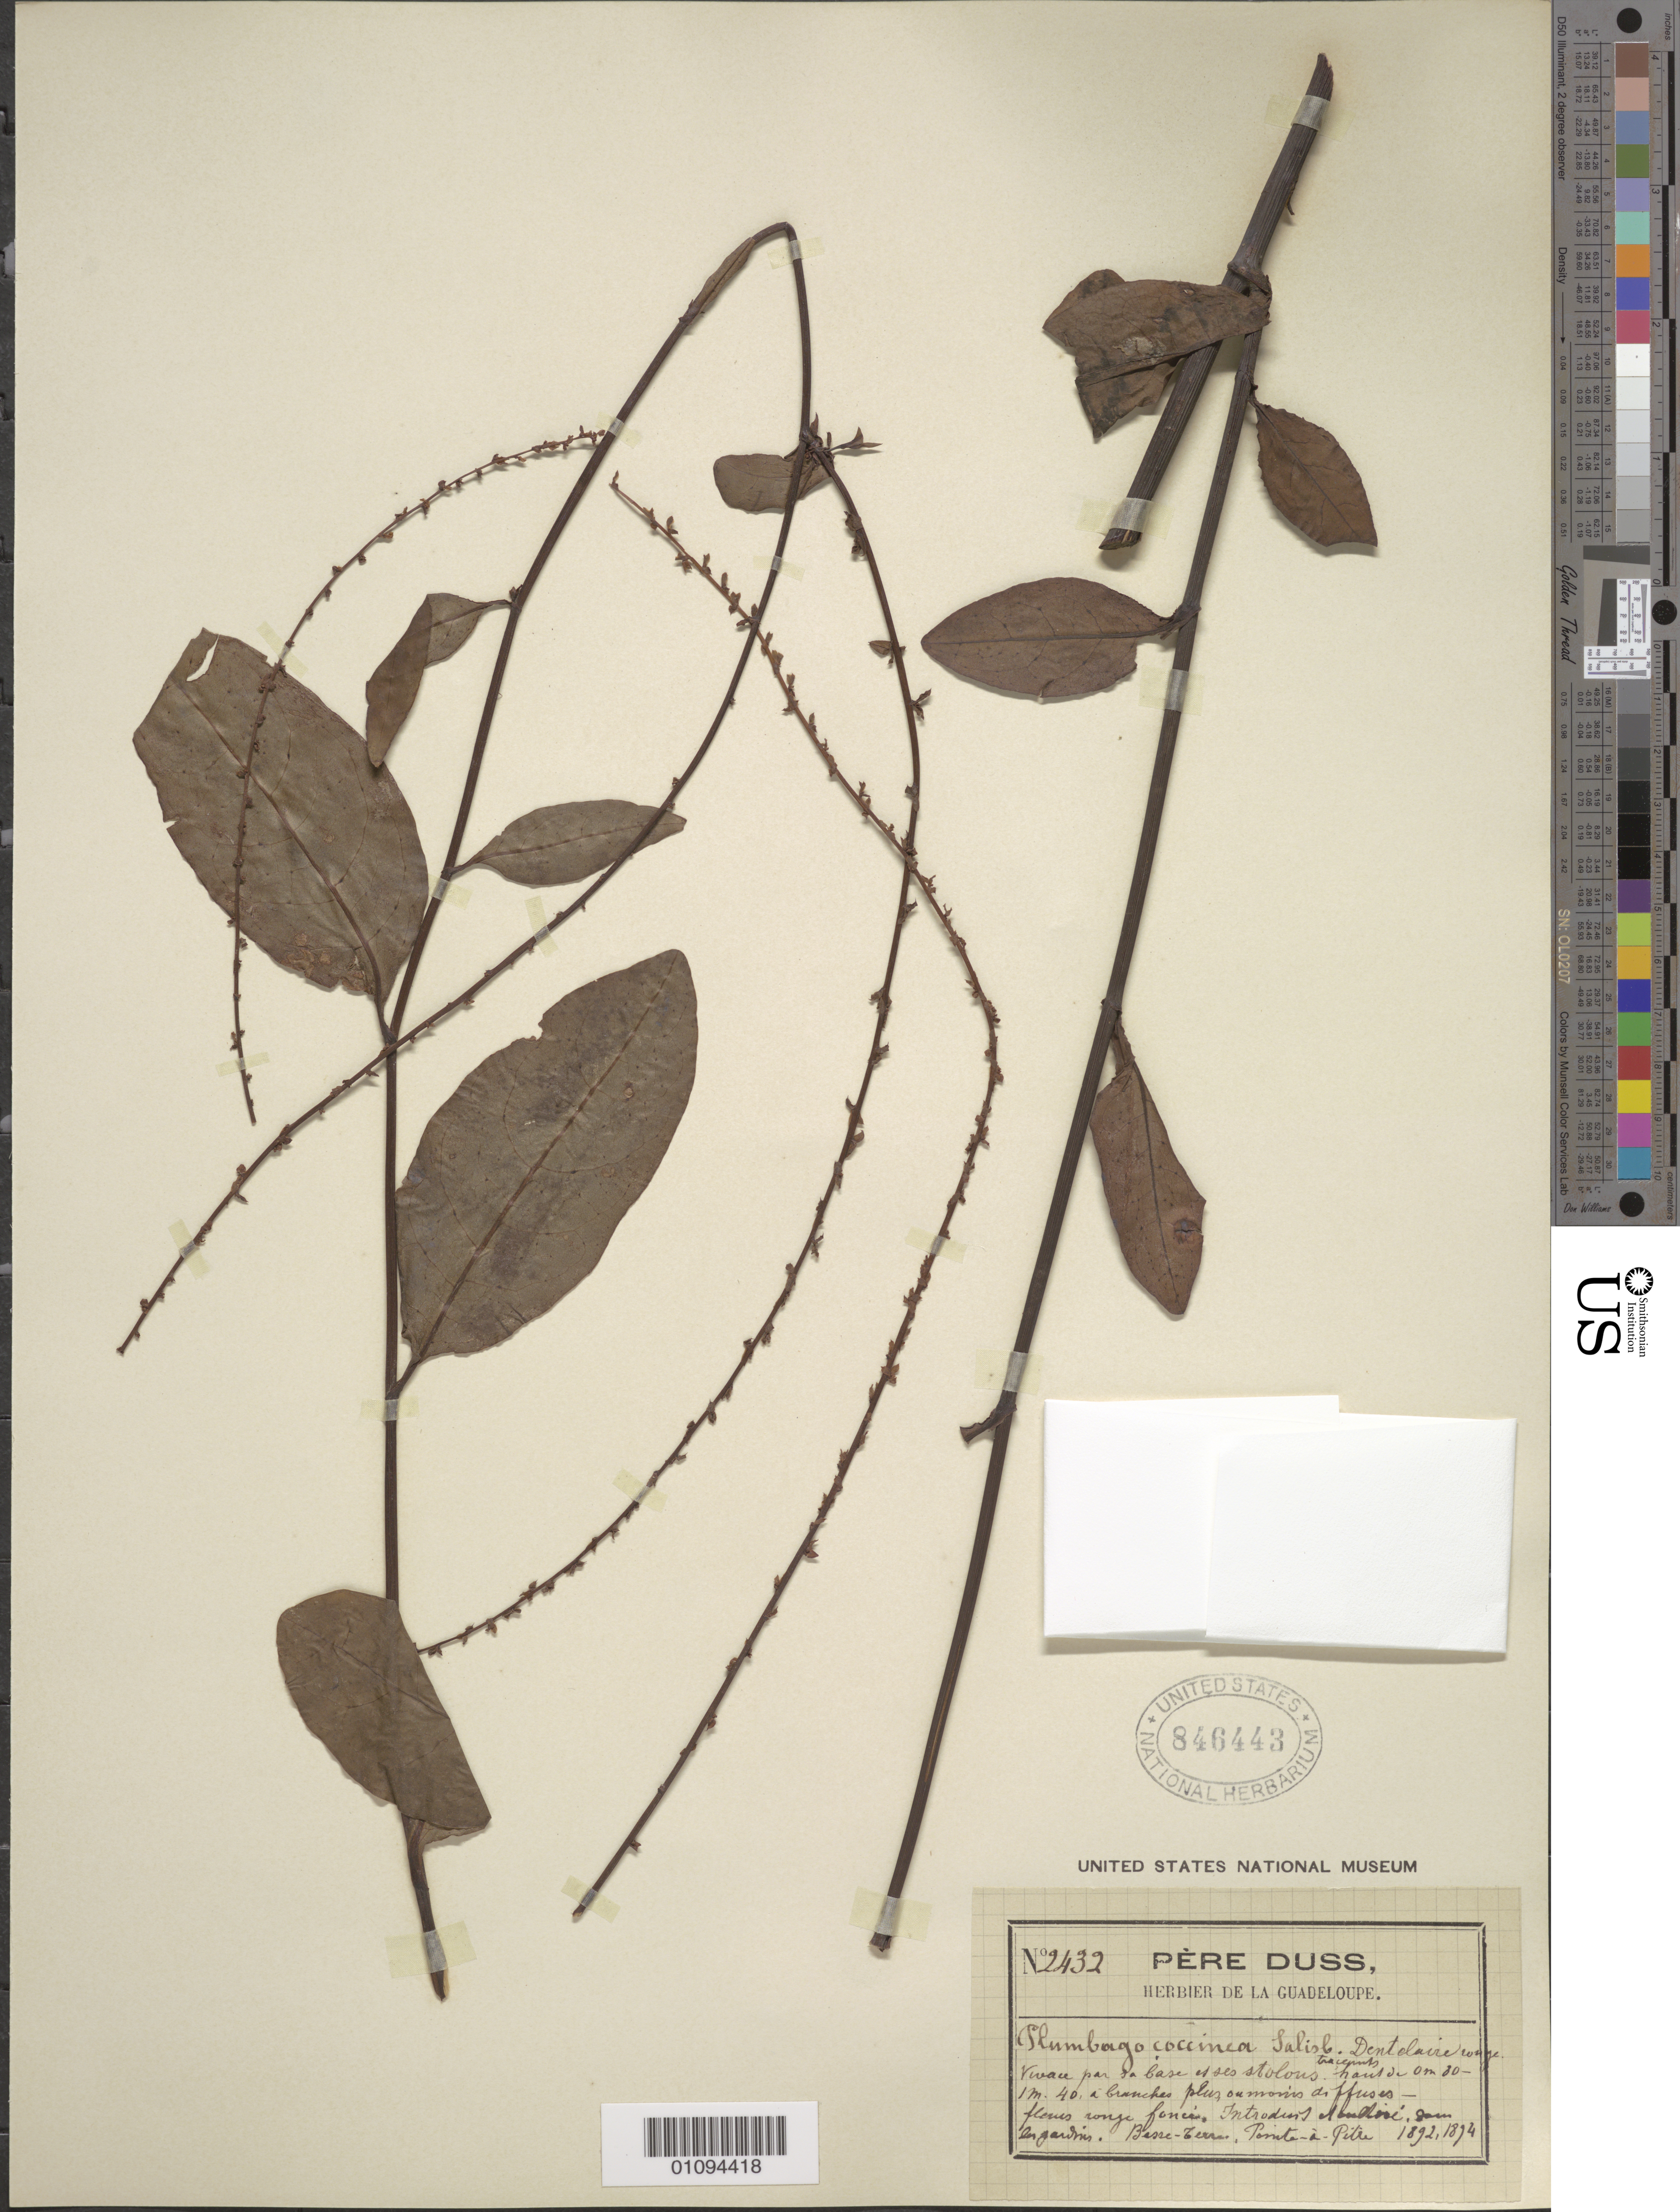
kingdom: Plantae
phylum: Tracheophyta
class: Magnoliopsida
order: Caryophyllales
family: Plumbaginaceae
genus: Plumbago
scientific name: Plumbago coccinea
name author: Salisb.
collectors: Père Duss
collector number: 2432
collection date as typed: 1892 and 1894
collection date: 1892,1894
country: Guadeloupe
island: Basse Terre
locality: Pointe-a-Pitia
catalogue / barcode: US 846443